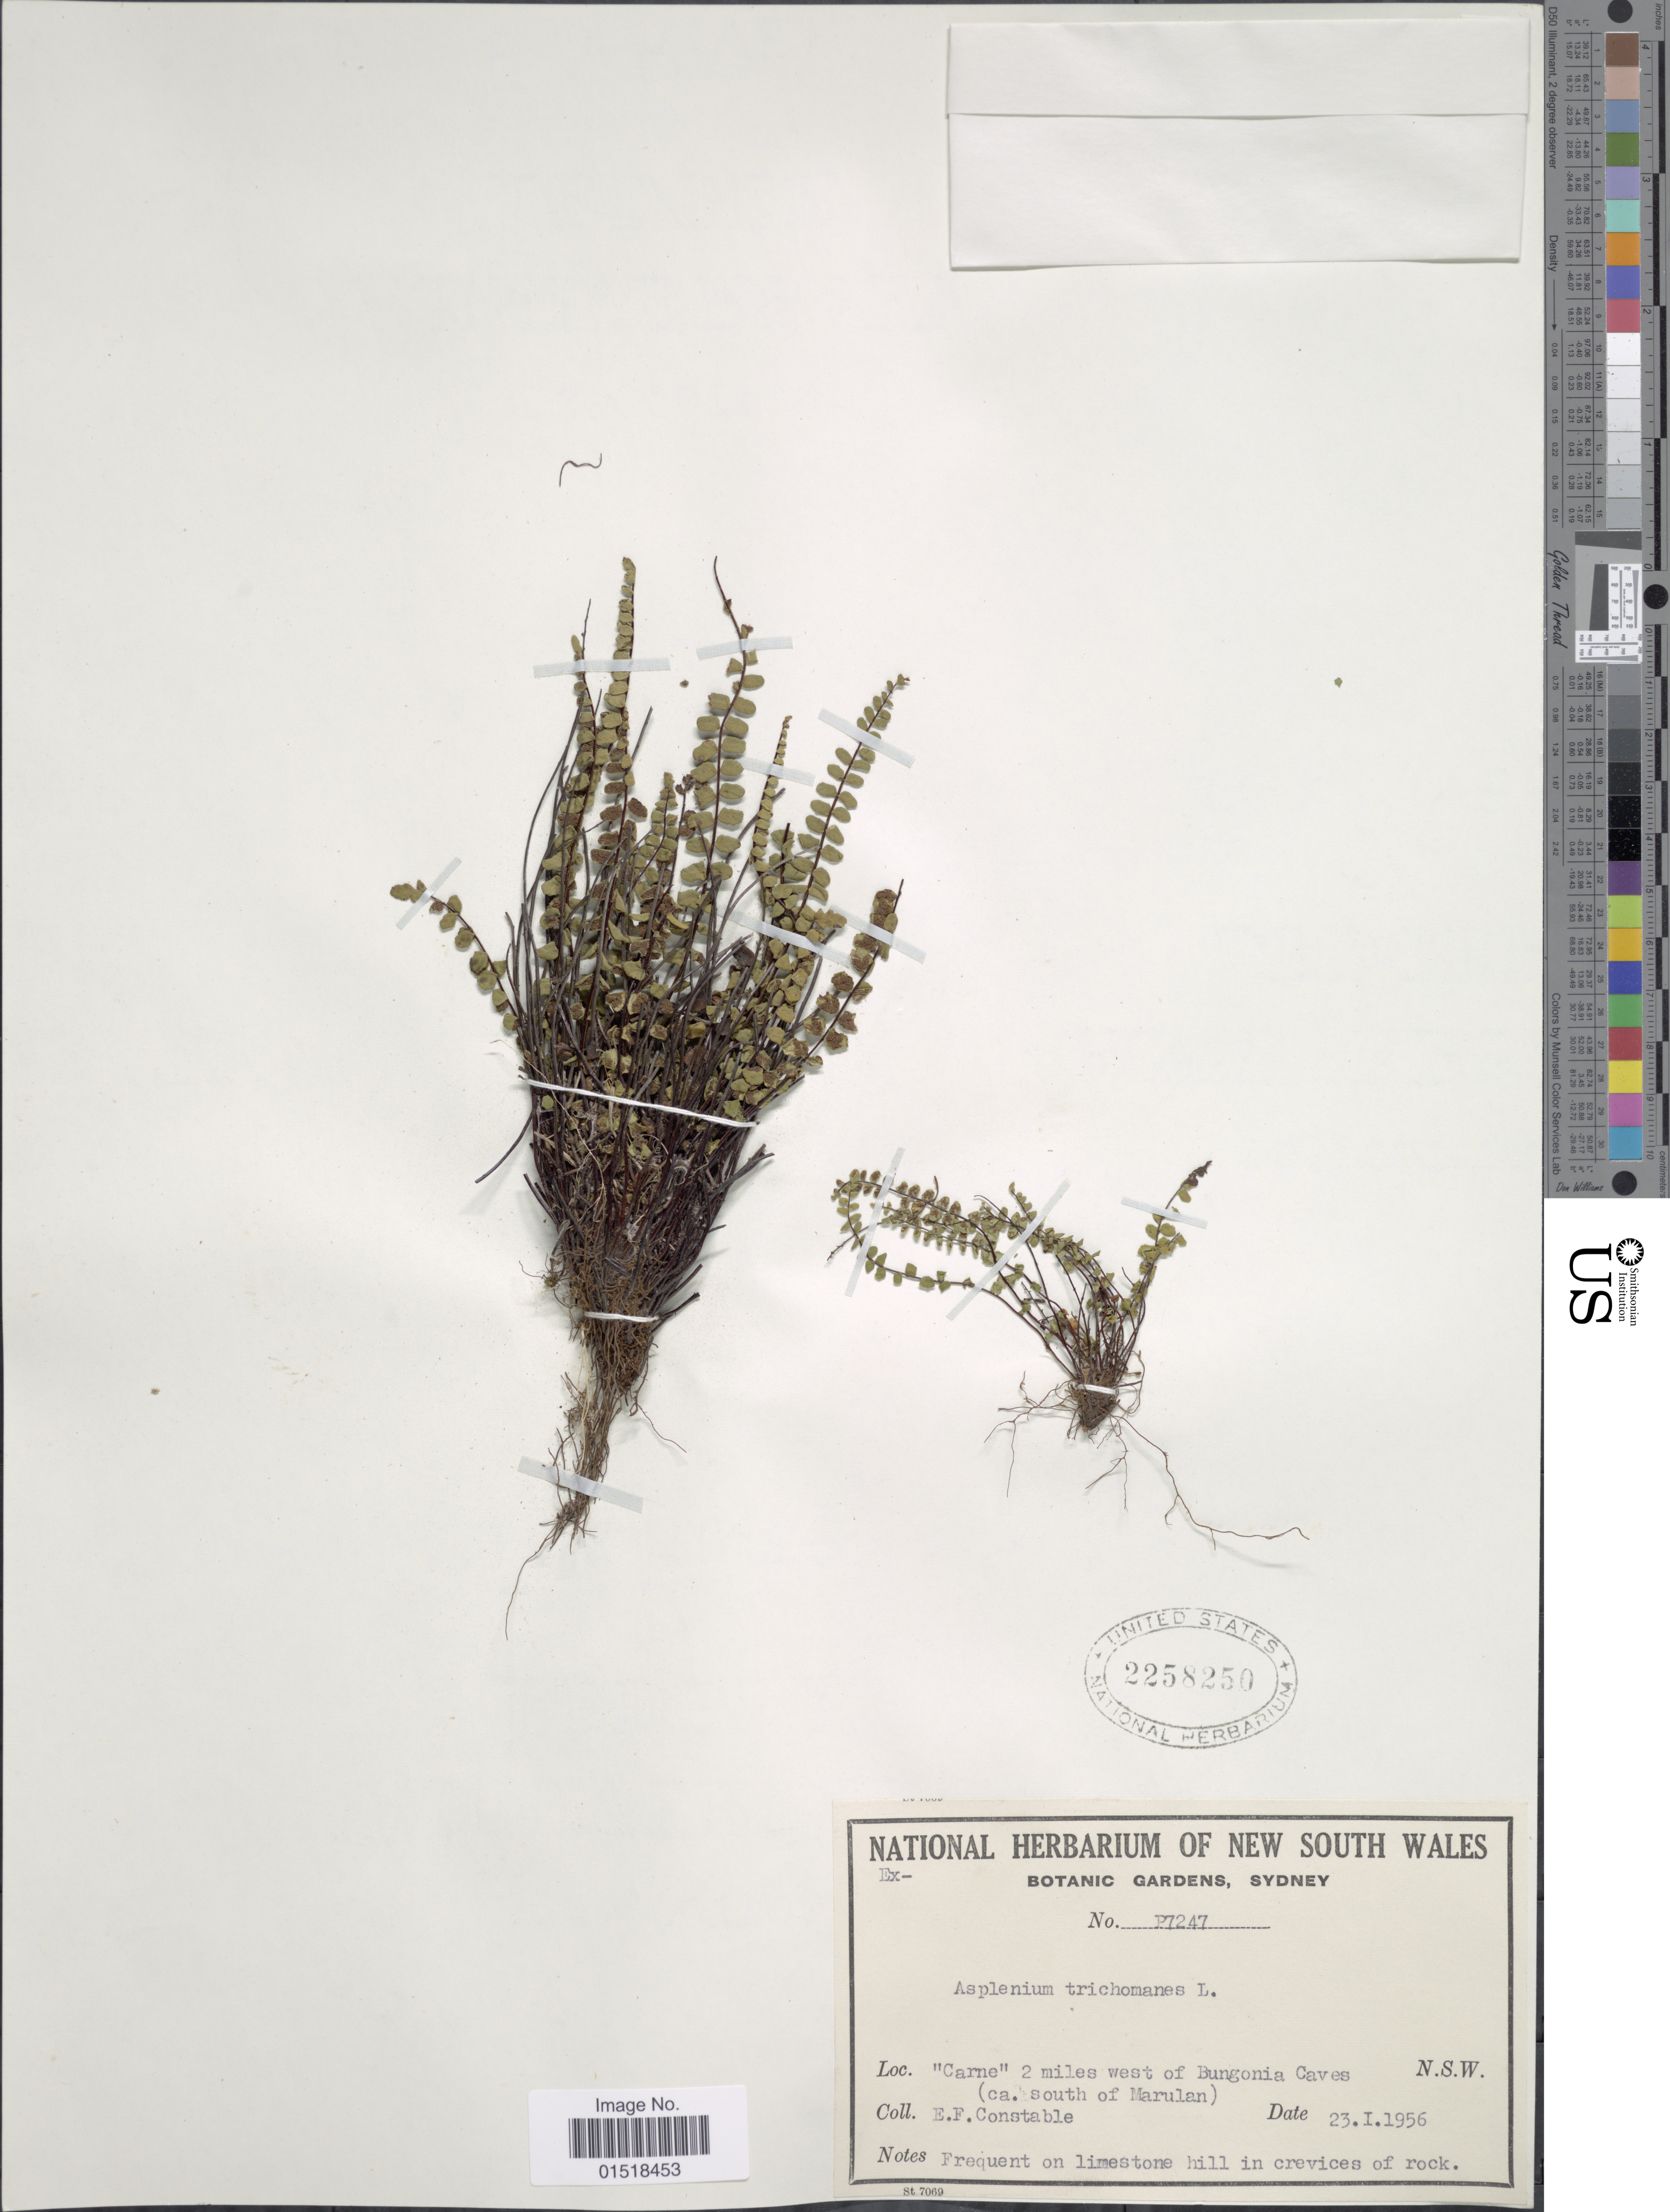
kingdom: Plantae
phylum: Tracheophyta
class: Polypodiopsida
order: Polypodiales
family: Aspleniaceae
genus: Asplenium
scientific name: Asplenium trichomanes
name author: L.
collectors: E. F. Constable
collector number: P7247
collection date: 1956-01-23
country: Australia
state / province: New South Wales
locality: Carne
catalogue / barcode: US 2258250